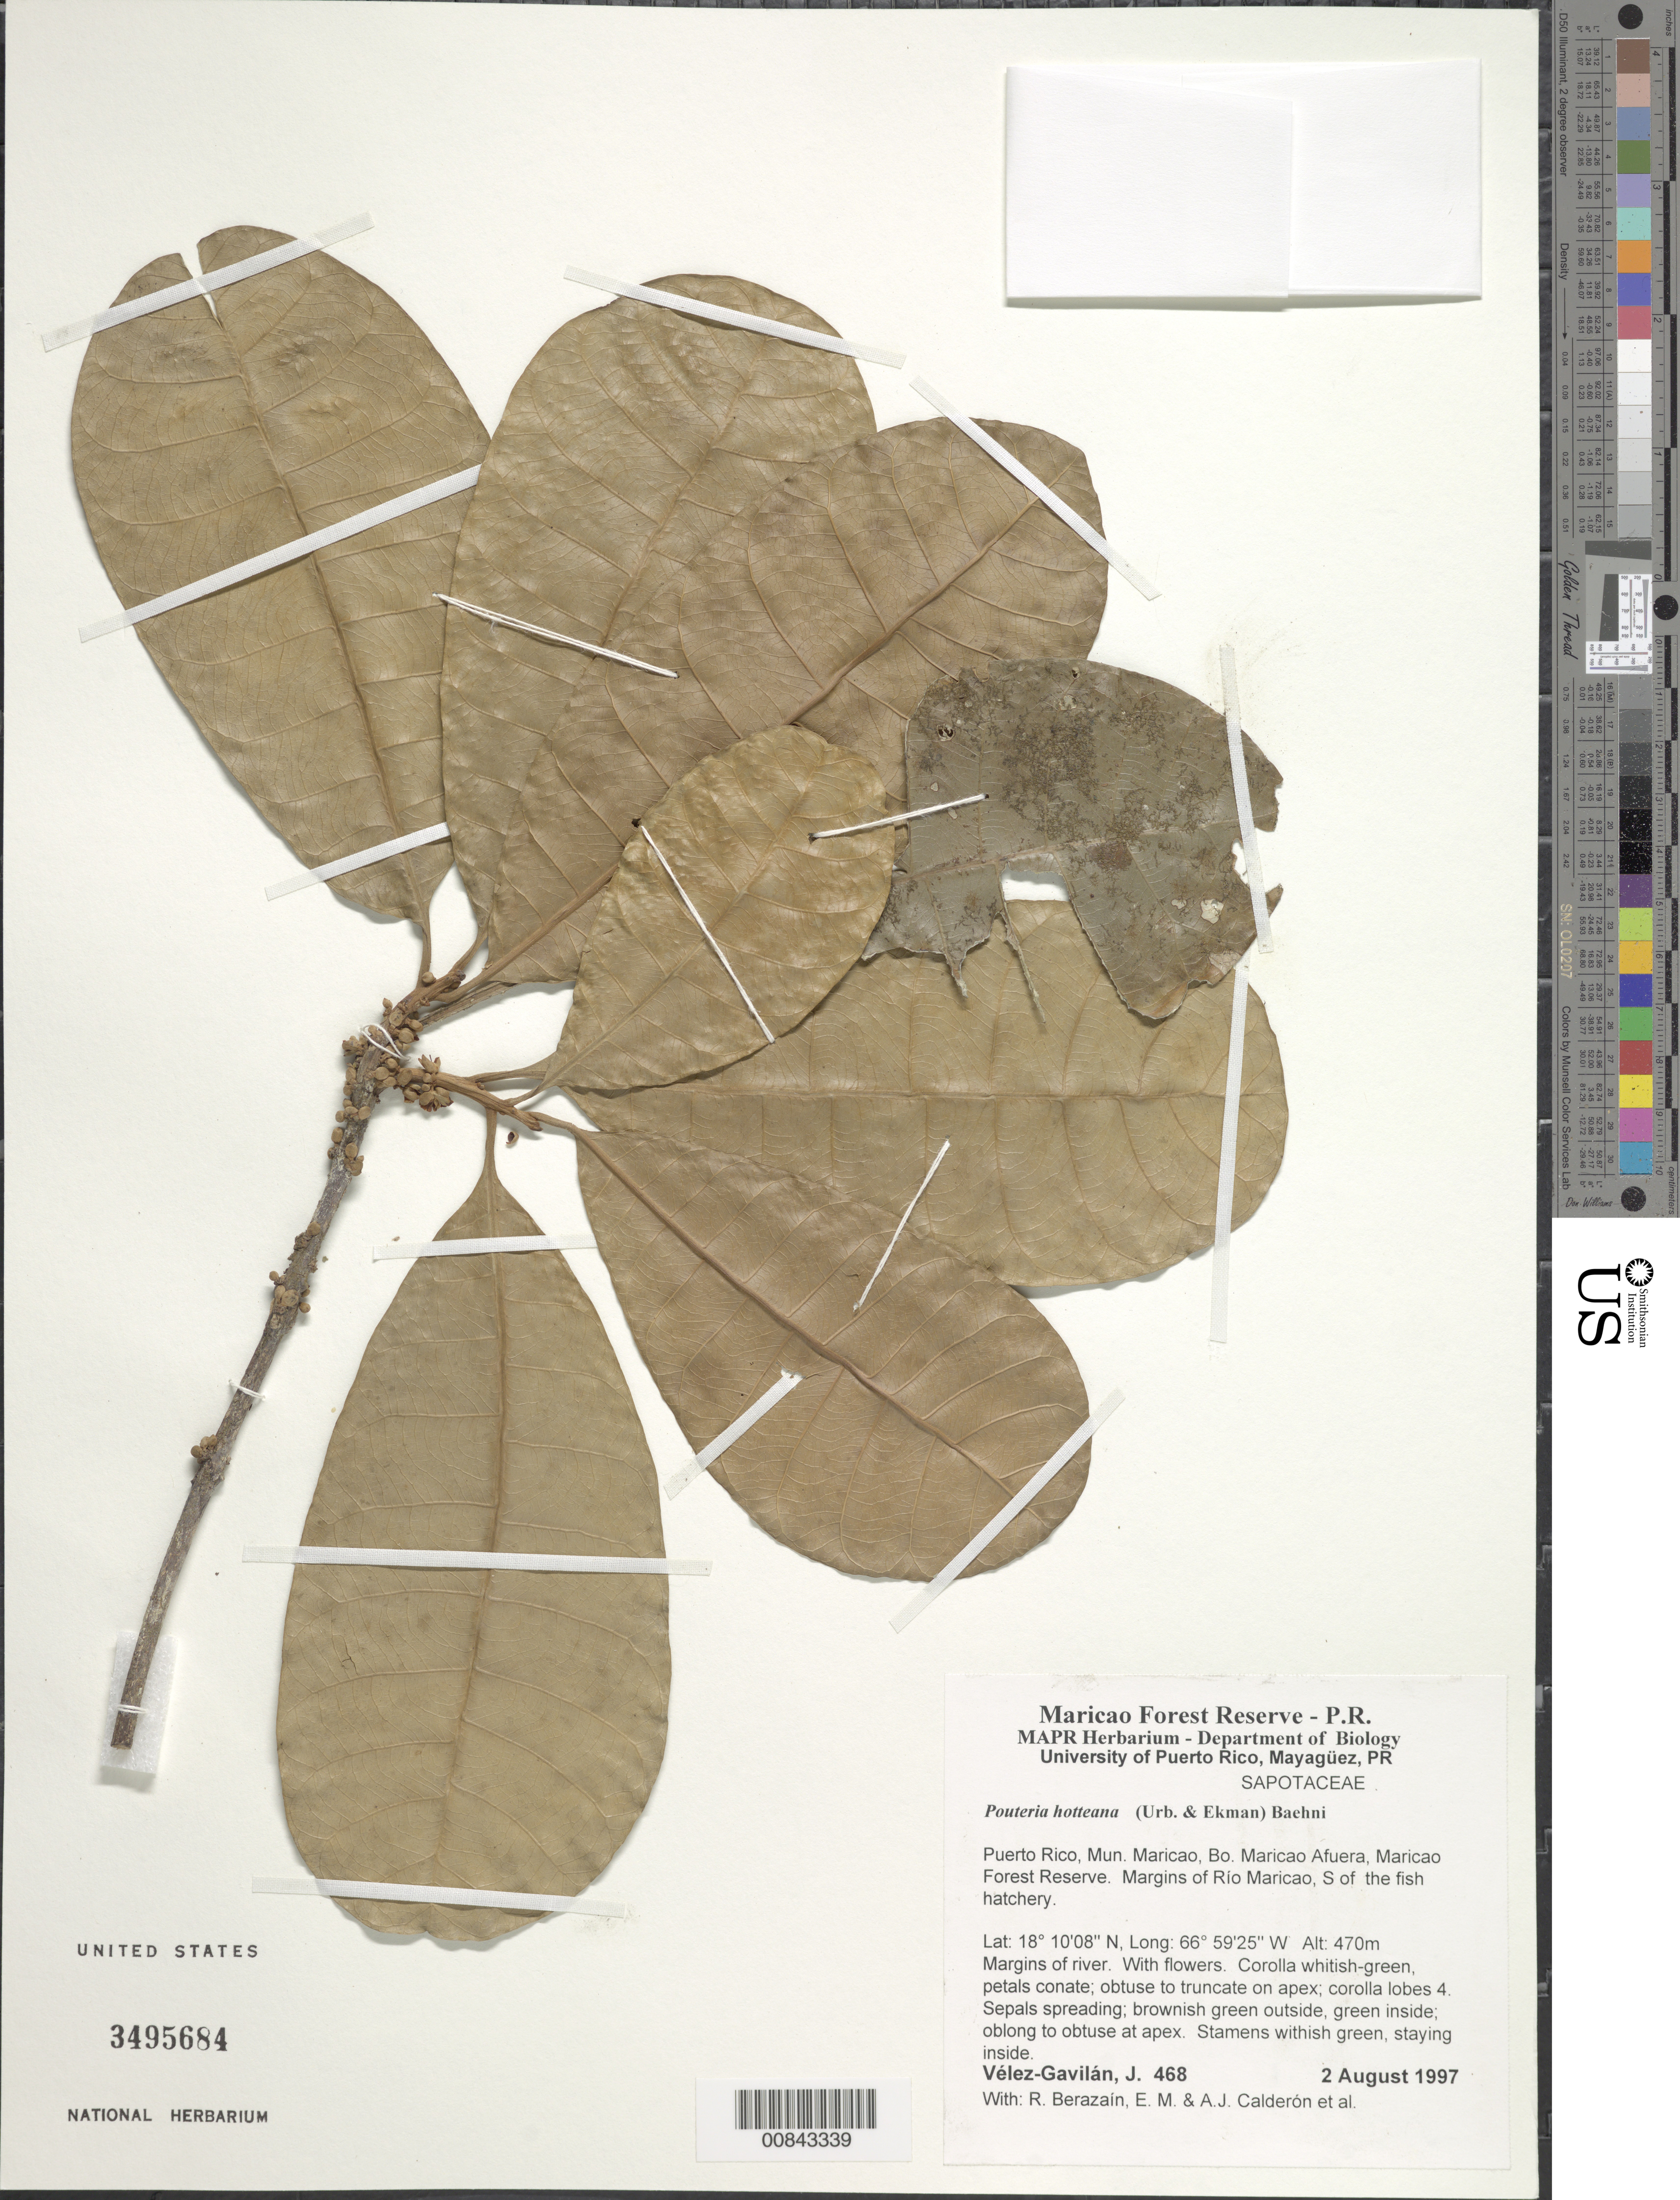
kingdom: Plantae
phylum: Tracheophyta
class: Magnoliopsida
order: Ericales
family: Sapotaceae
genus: Pouteria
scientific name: Pouteria hotteana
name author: (Urb. & Ekman) Baehni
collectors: J. Vélez-Gavilán, R. Berazaín, E. Calderon & A. Calderon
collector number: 468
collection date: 1997-08-02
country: Puerto Rico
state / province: Maricao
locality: Bo. Maricao Afuera, Maricao Forest Reserve, Margins of Rio Maricao, S of the fish hatchery.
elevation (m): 470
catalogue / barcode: US 3495684